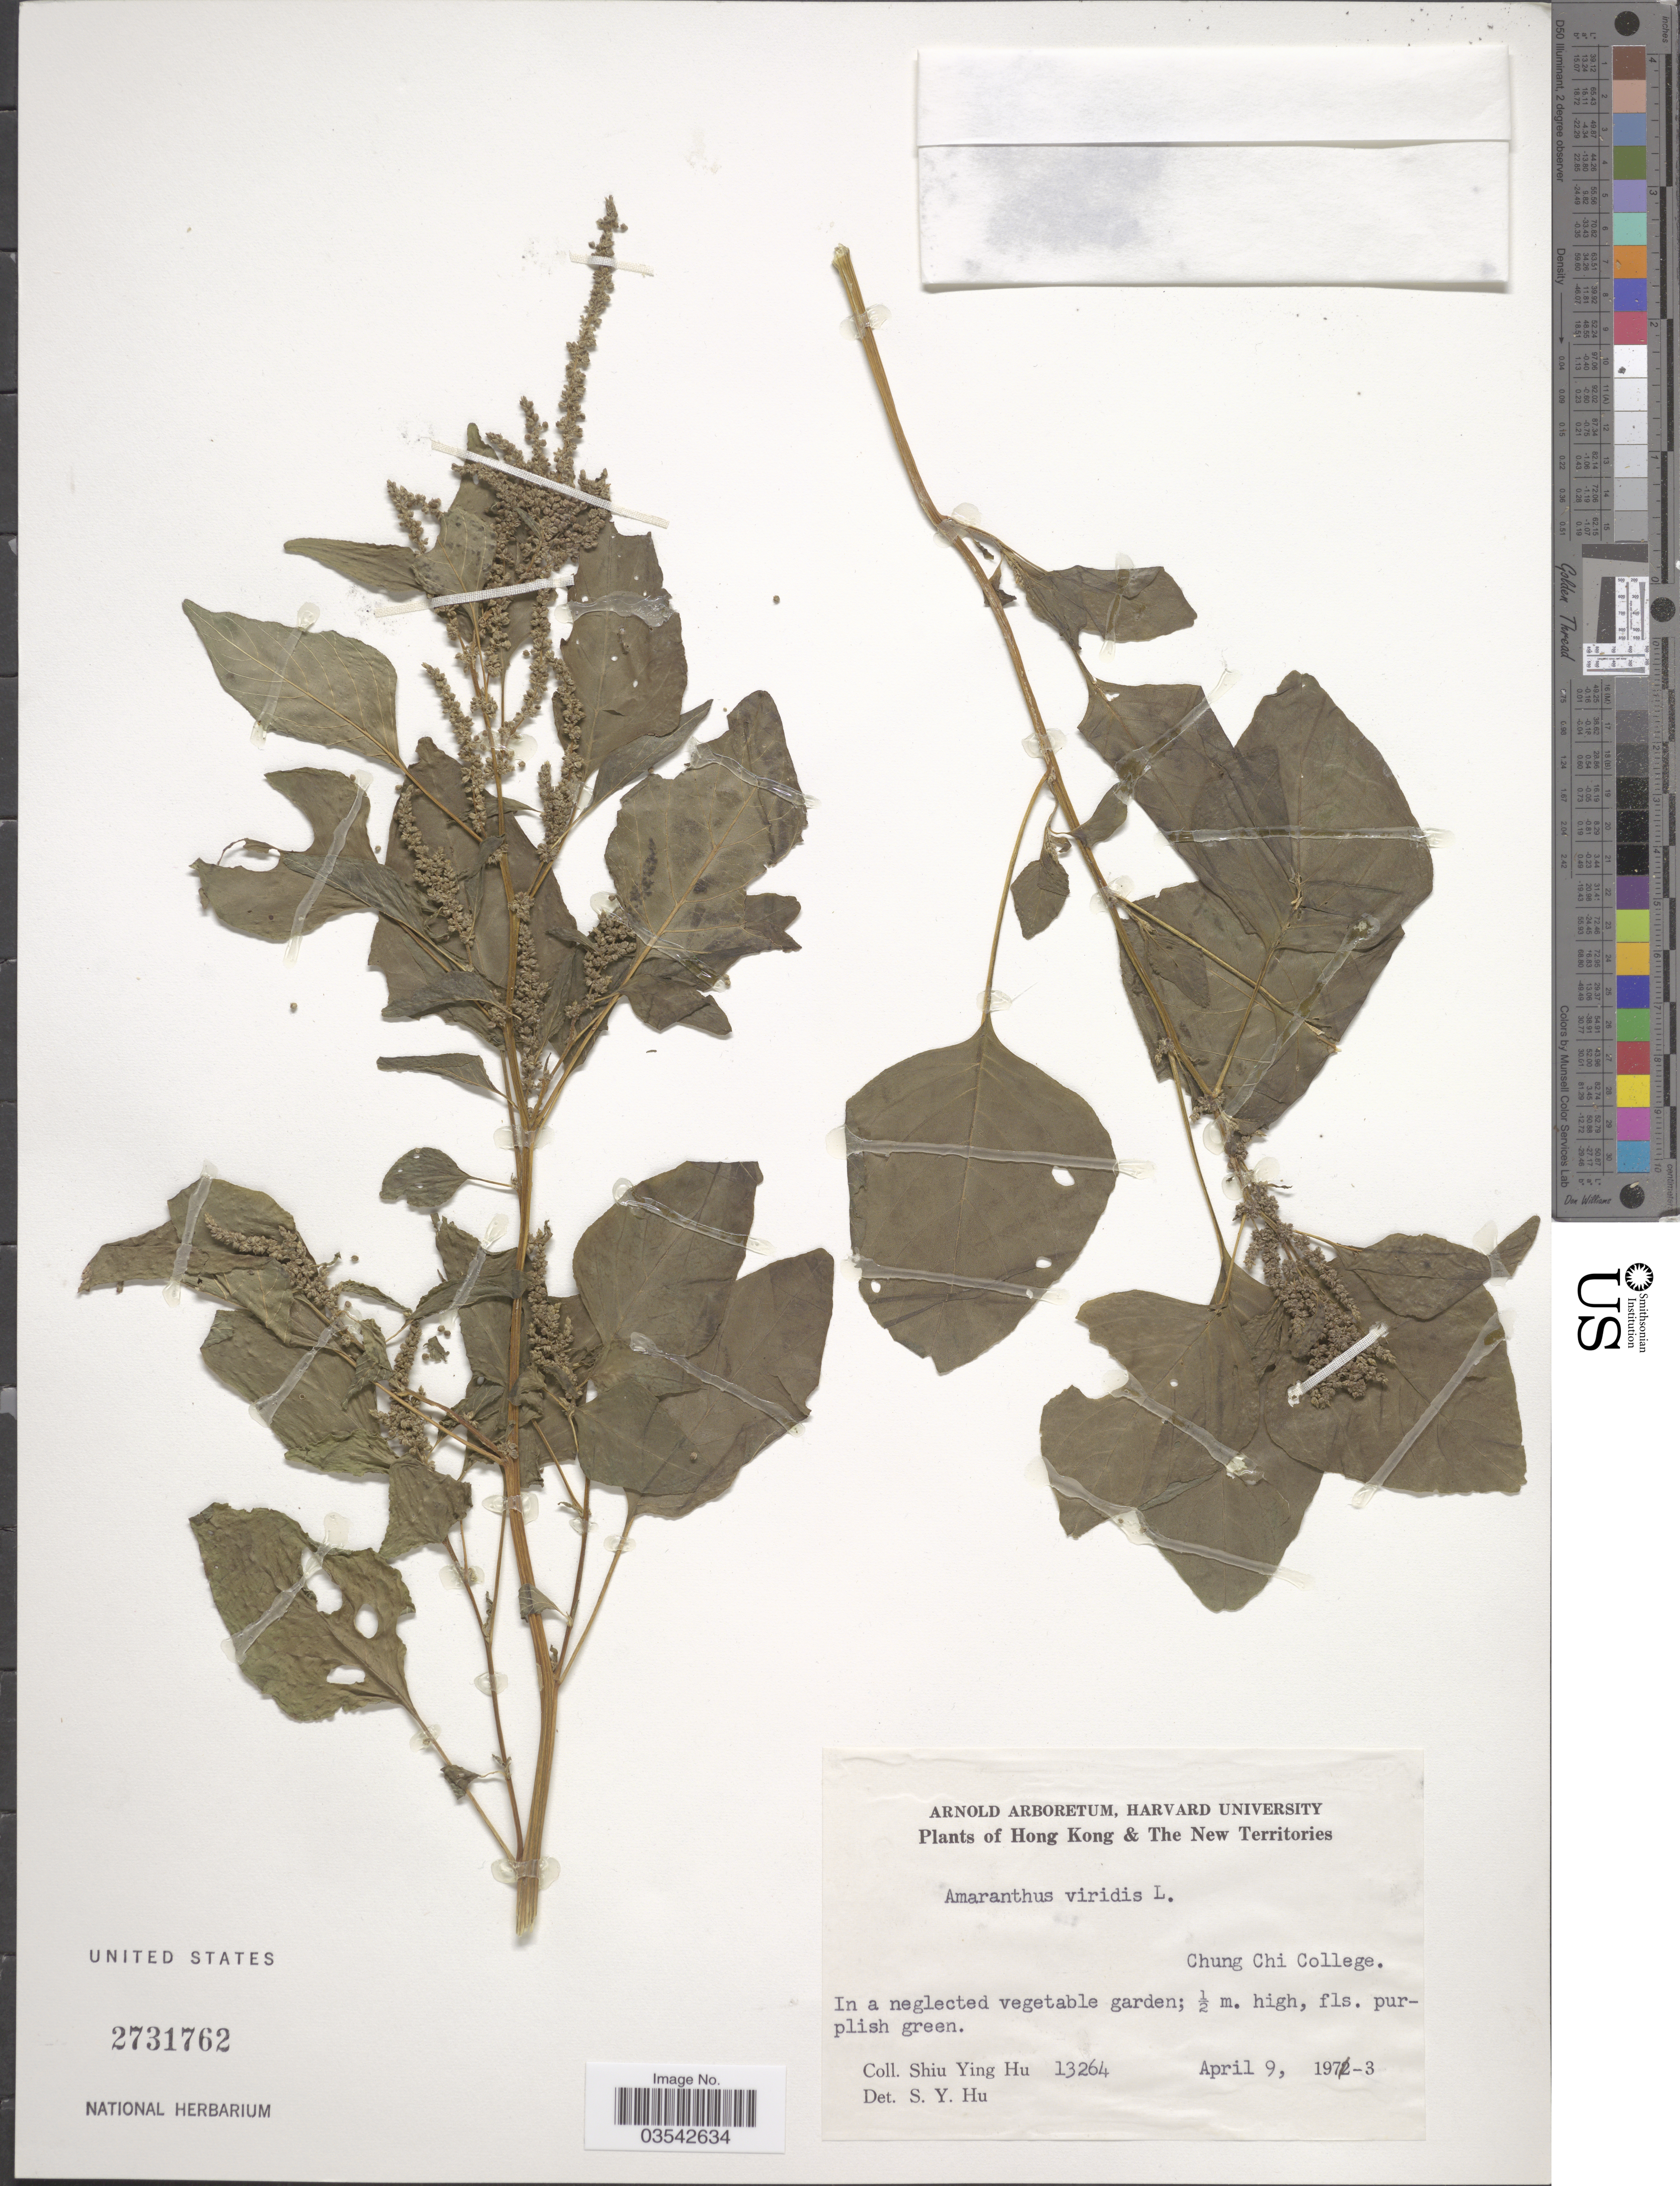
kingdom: Plantae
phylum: Tracheophyta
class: Magnoliopsida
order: Caryophyllales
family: Amaranthaceae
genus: Amaranthus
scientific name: Amaranthus viridis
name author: L.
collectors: S. Y. Hu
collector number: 13264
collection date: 1973-04-09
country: China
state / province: Hong Kong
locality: The New Territories. Chung Chi College.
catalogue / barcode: US 2731762